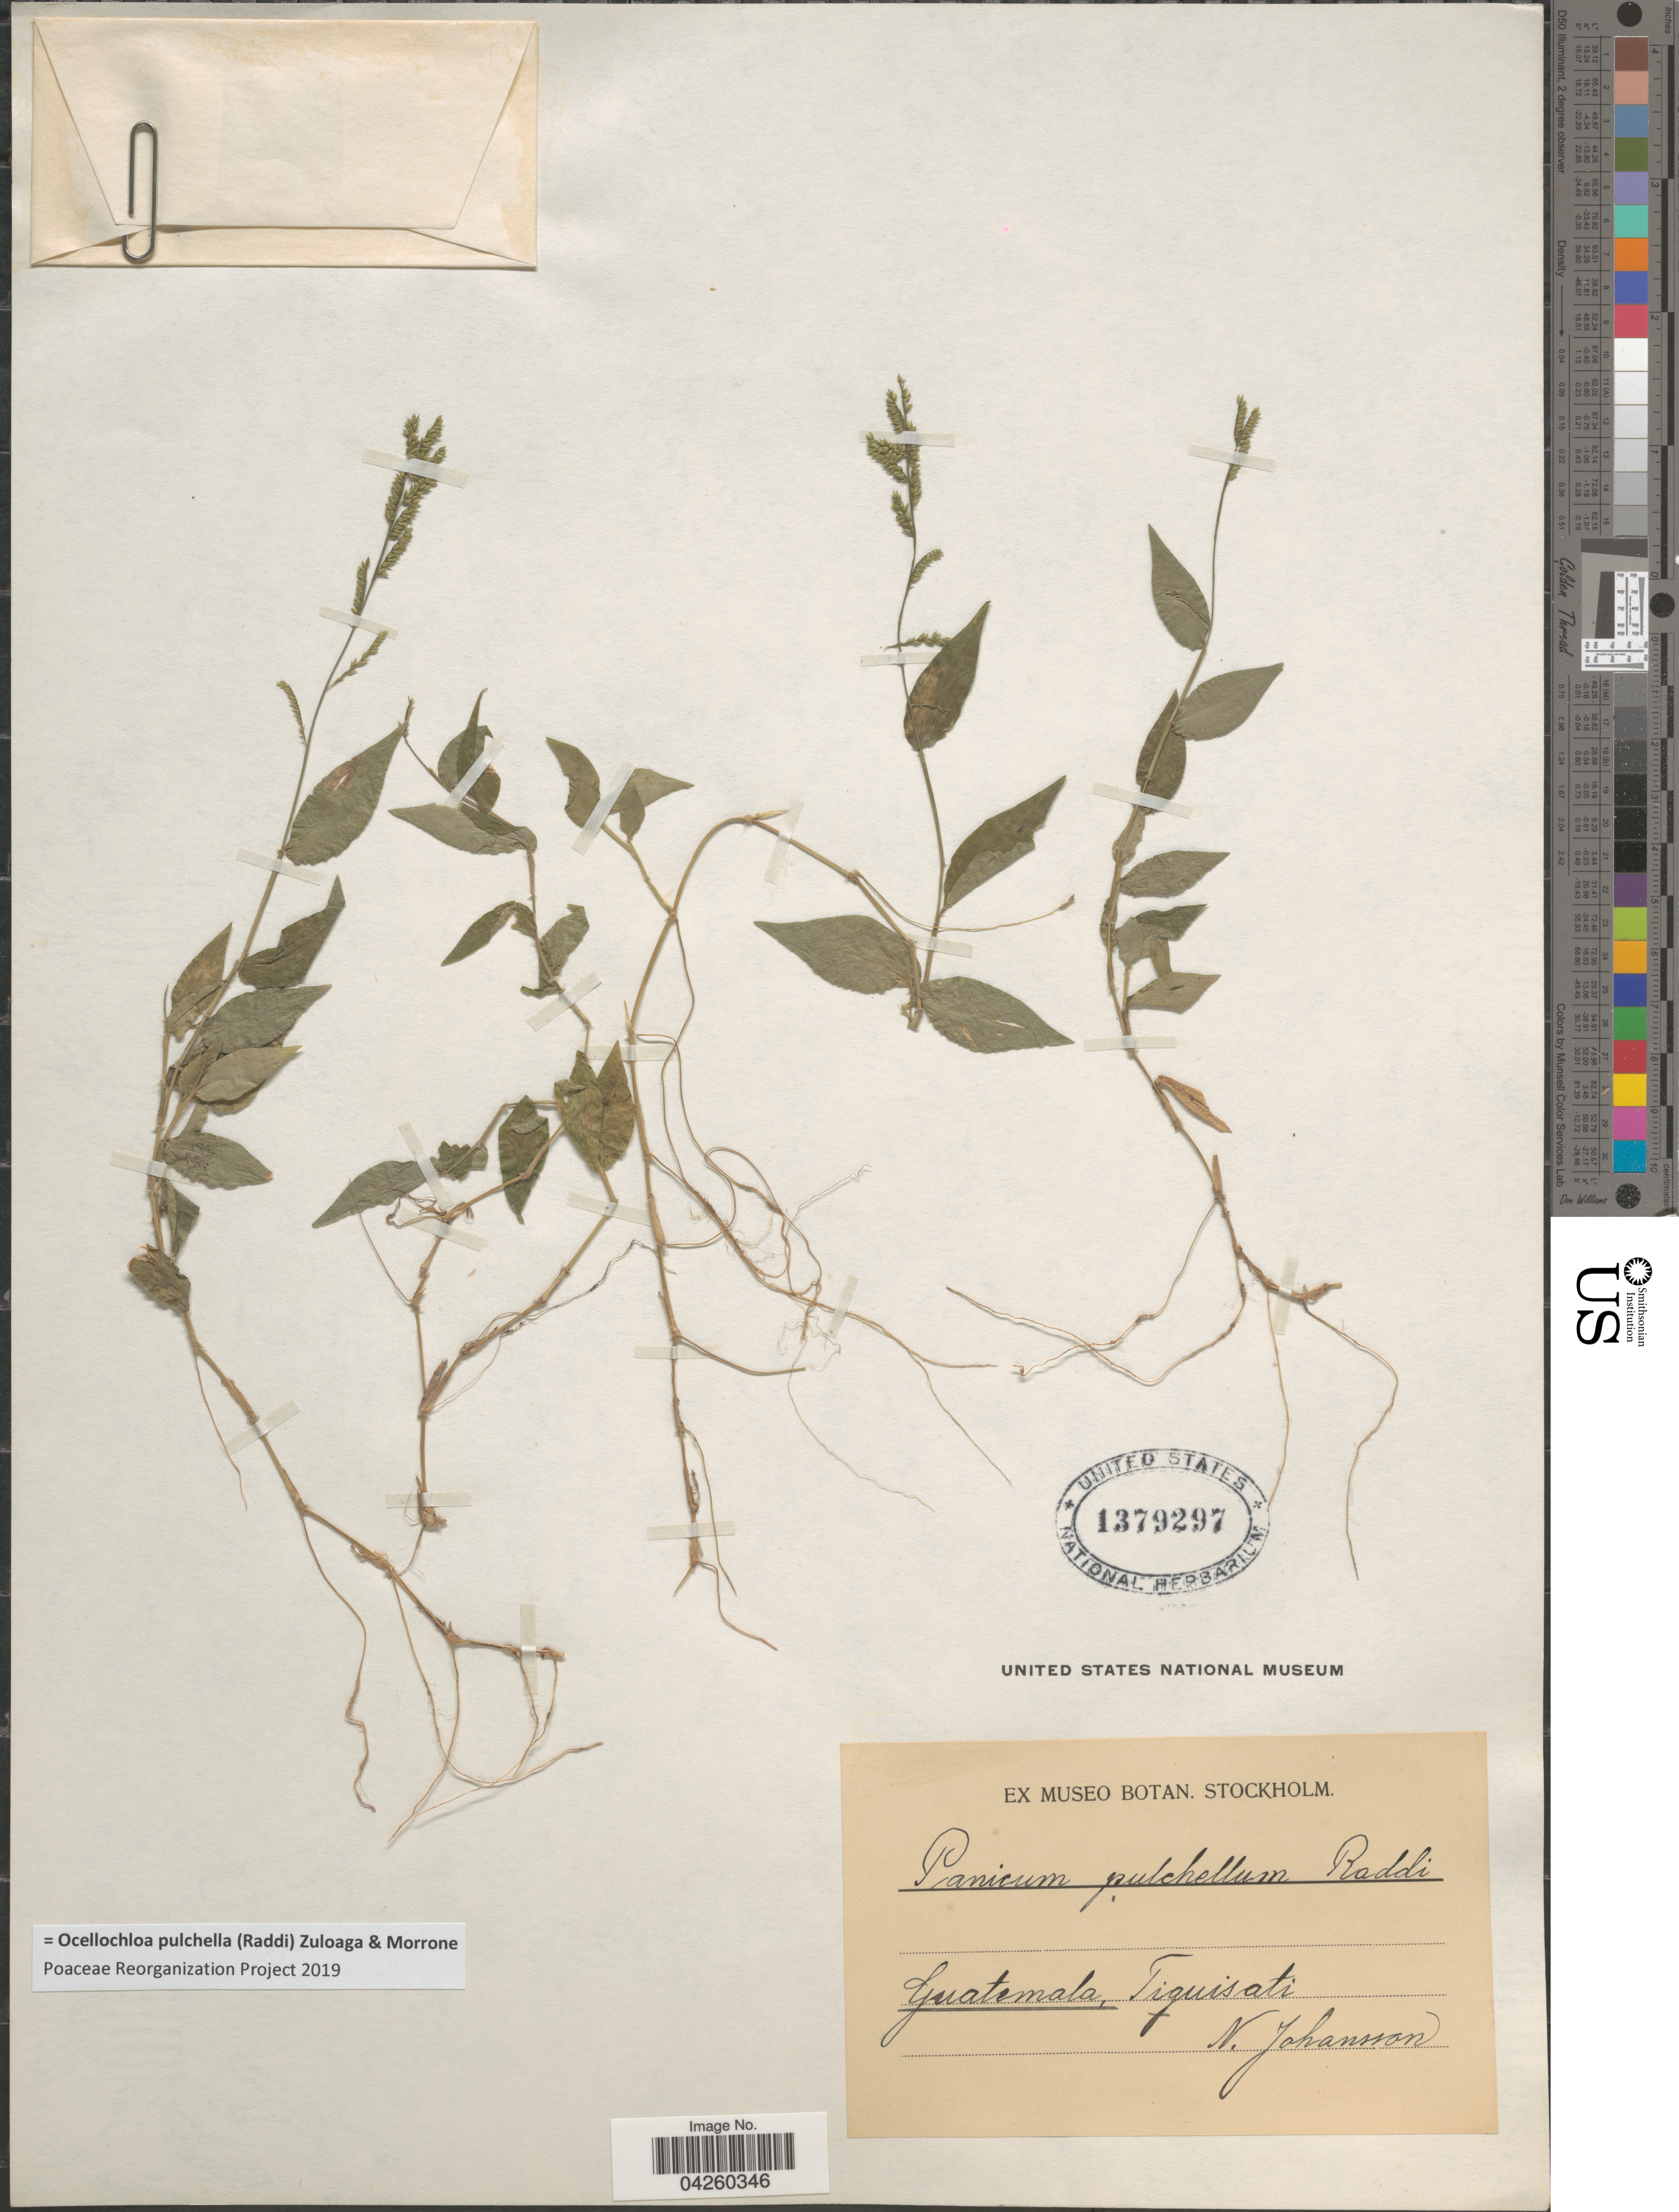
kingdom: Plantae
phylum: Tracheophyta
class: Liliopsida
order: Poales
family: Poaceae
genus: Ocellochloa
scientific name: Ocellochloa pulchella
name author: (Raddi) Zuloaga & Morrone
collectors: N. Johansson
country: Guatemala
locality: Tiquisati.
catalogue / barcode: US 1379297